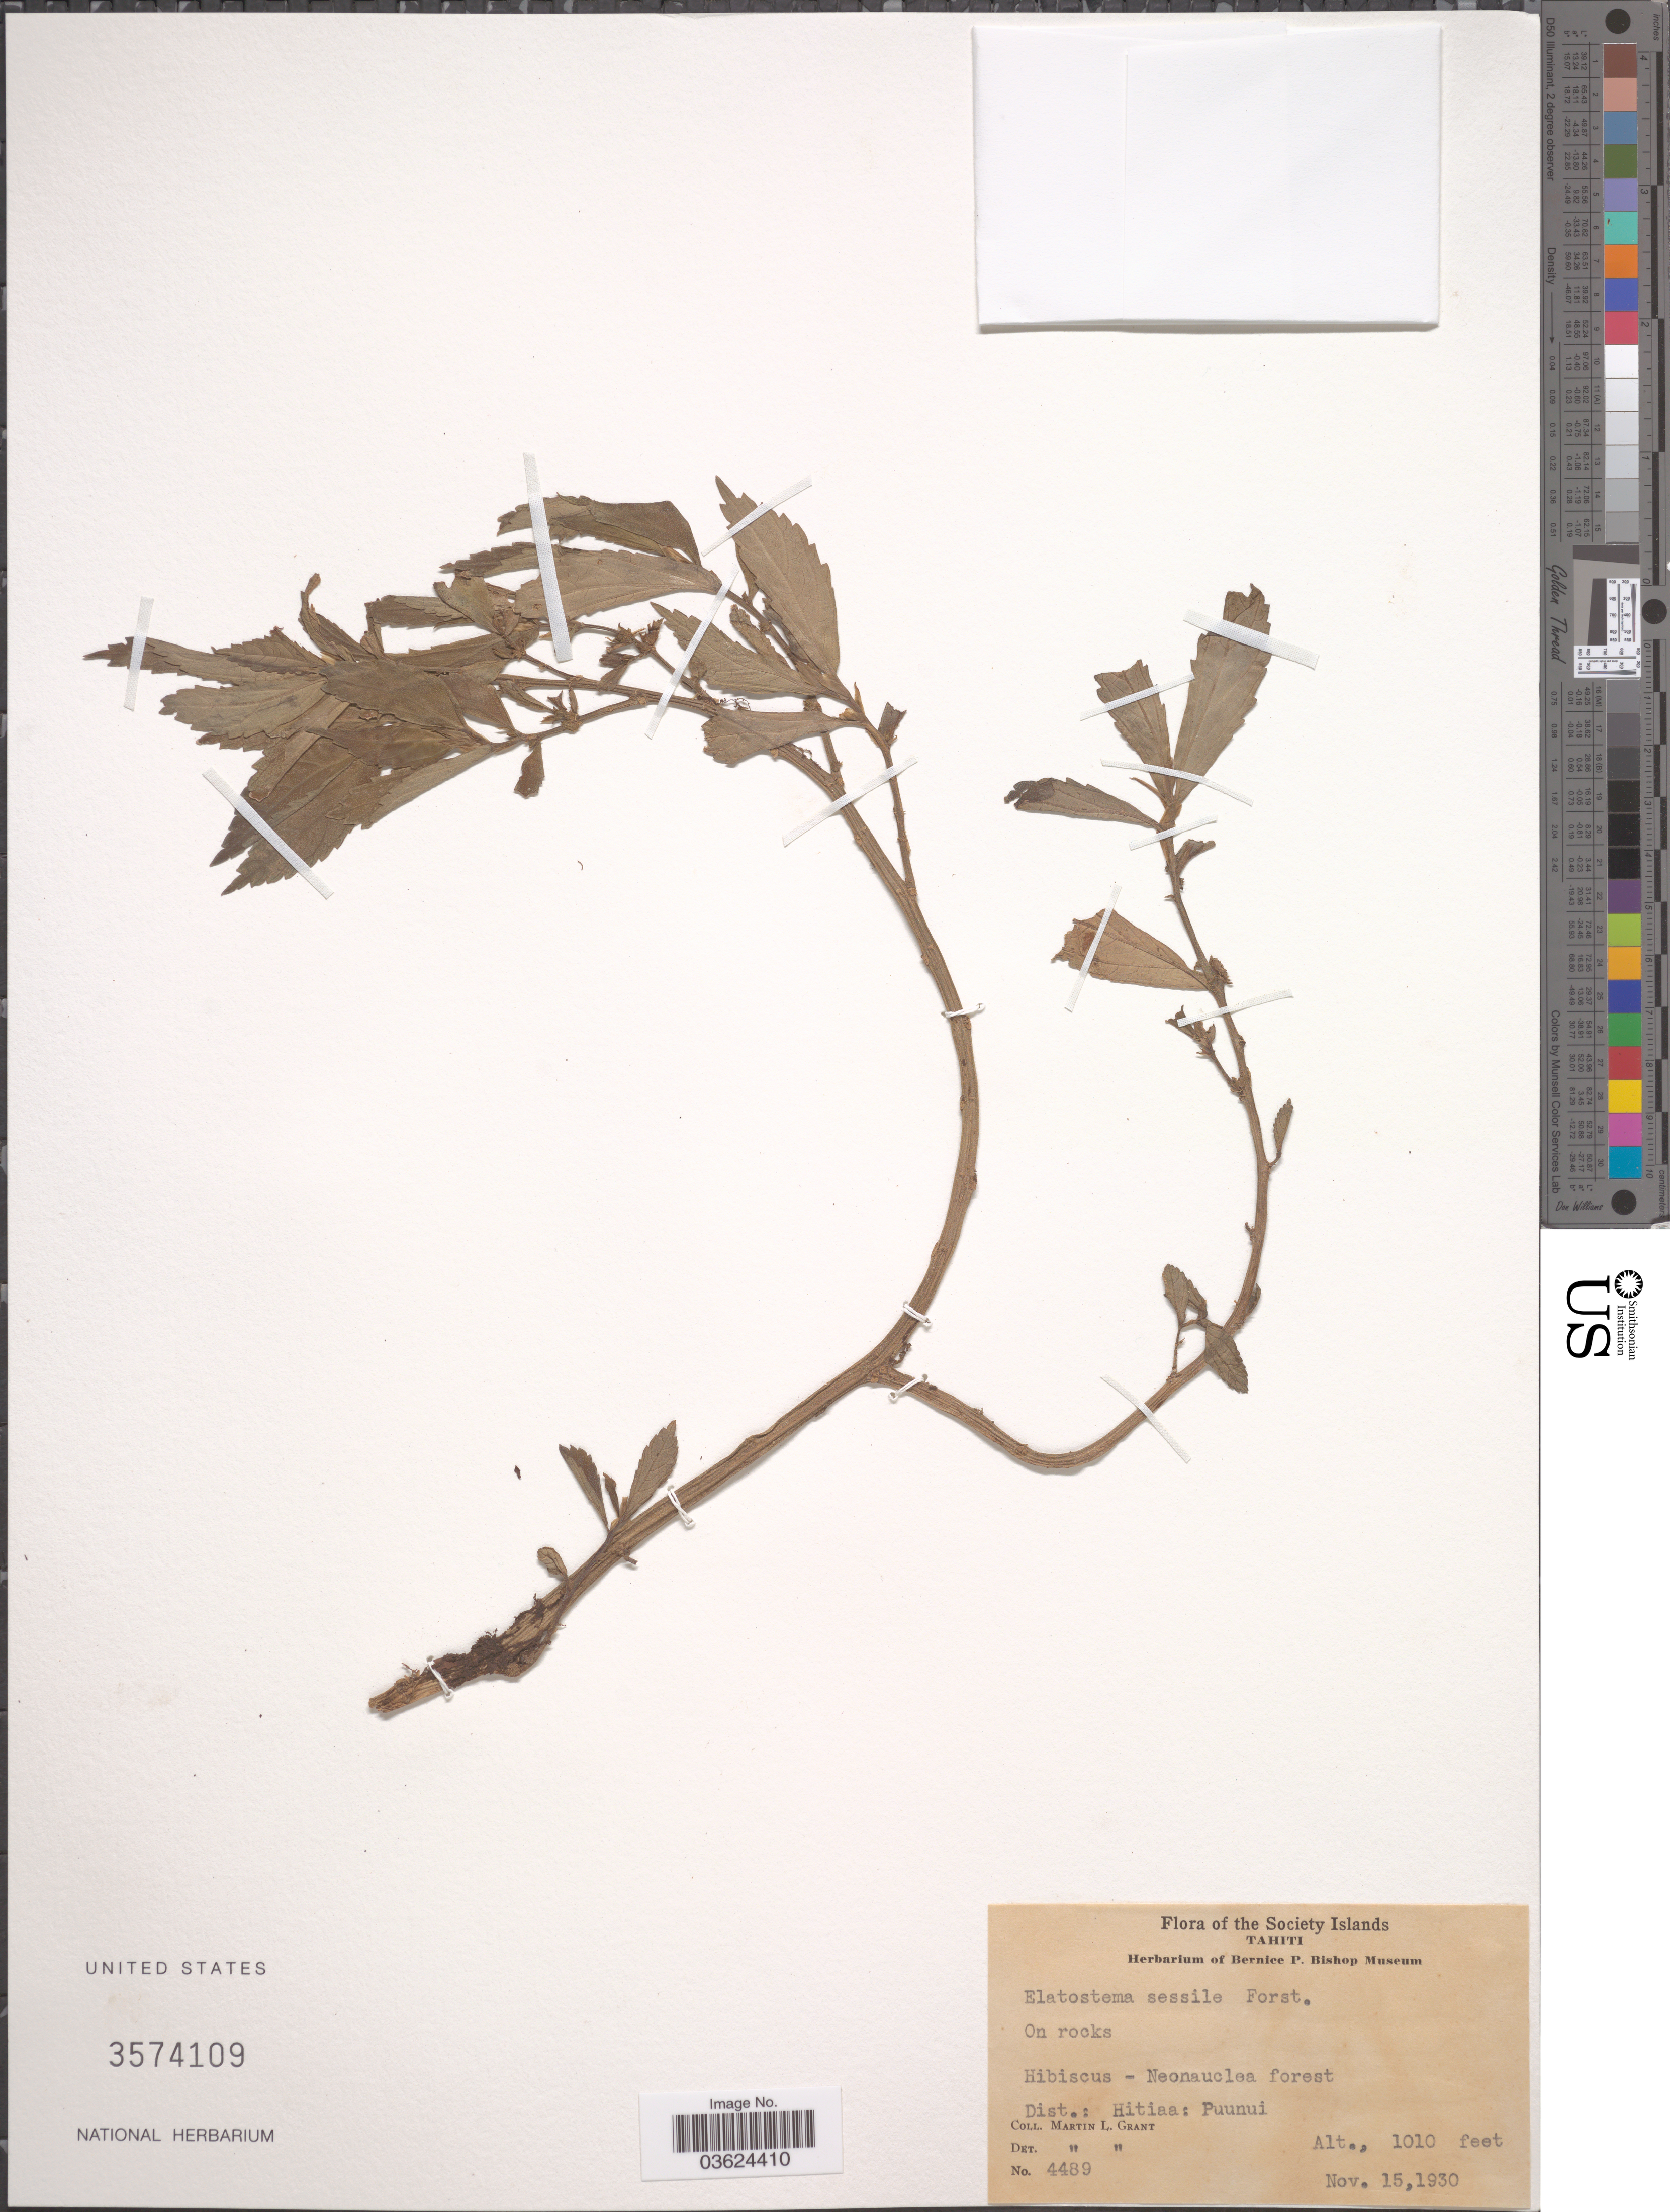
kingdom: Plantae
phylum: Tracheophyta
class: Magnoliopsida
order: Rosales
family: Urticaceae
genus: Elatostema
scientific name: Elatostema sessile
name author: J.R. Forst. & G. Forst.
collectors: M. L. Grant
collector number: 4489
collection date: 1930-11-15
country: French Polynesia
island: Tahiti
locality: The Society Islands. Tahiti. Dist.: Hitiaa: Puunui.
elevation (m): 308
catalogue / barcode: US 3574109